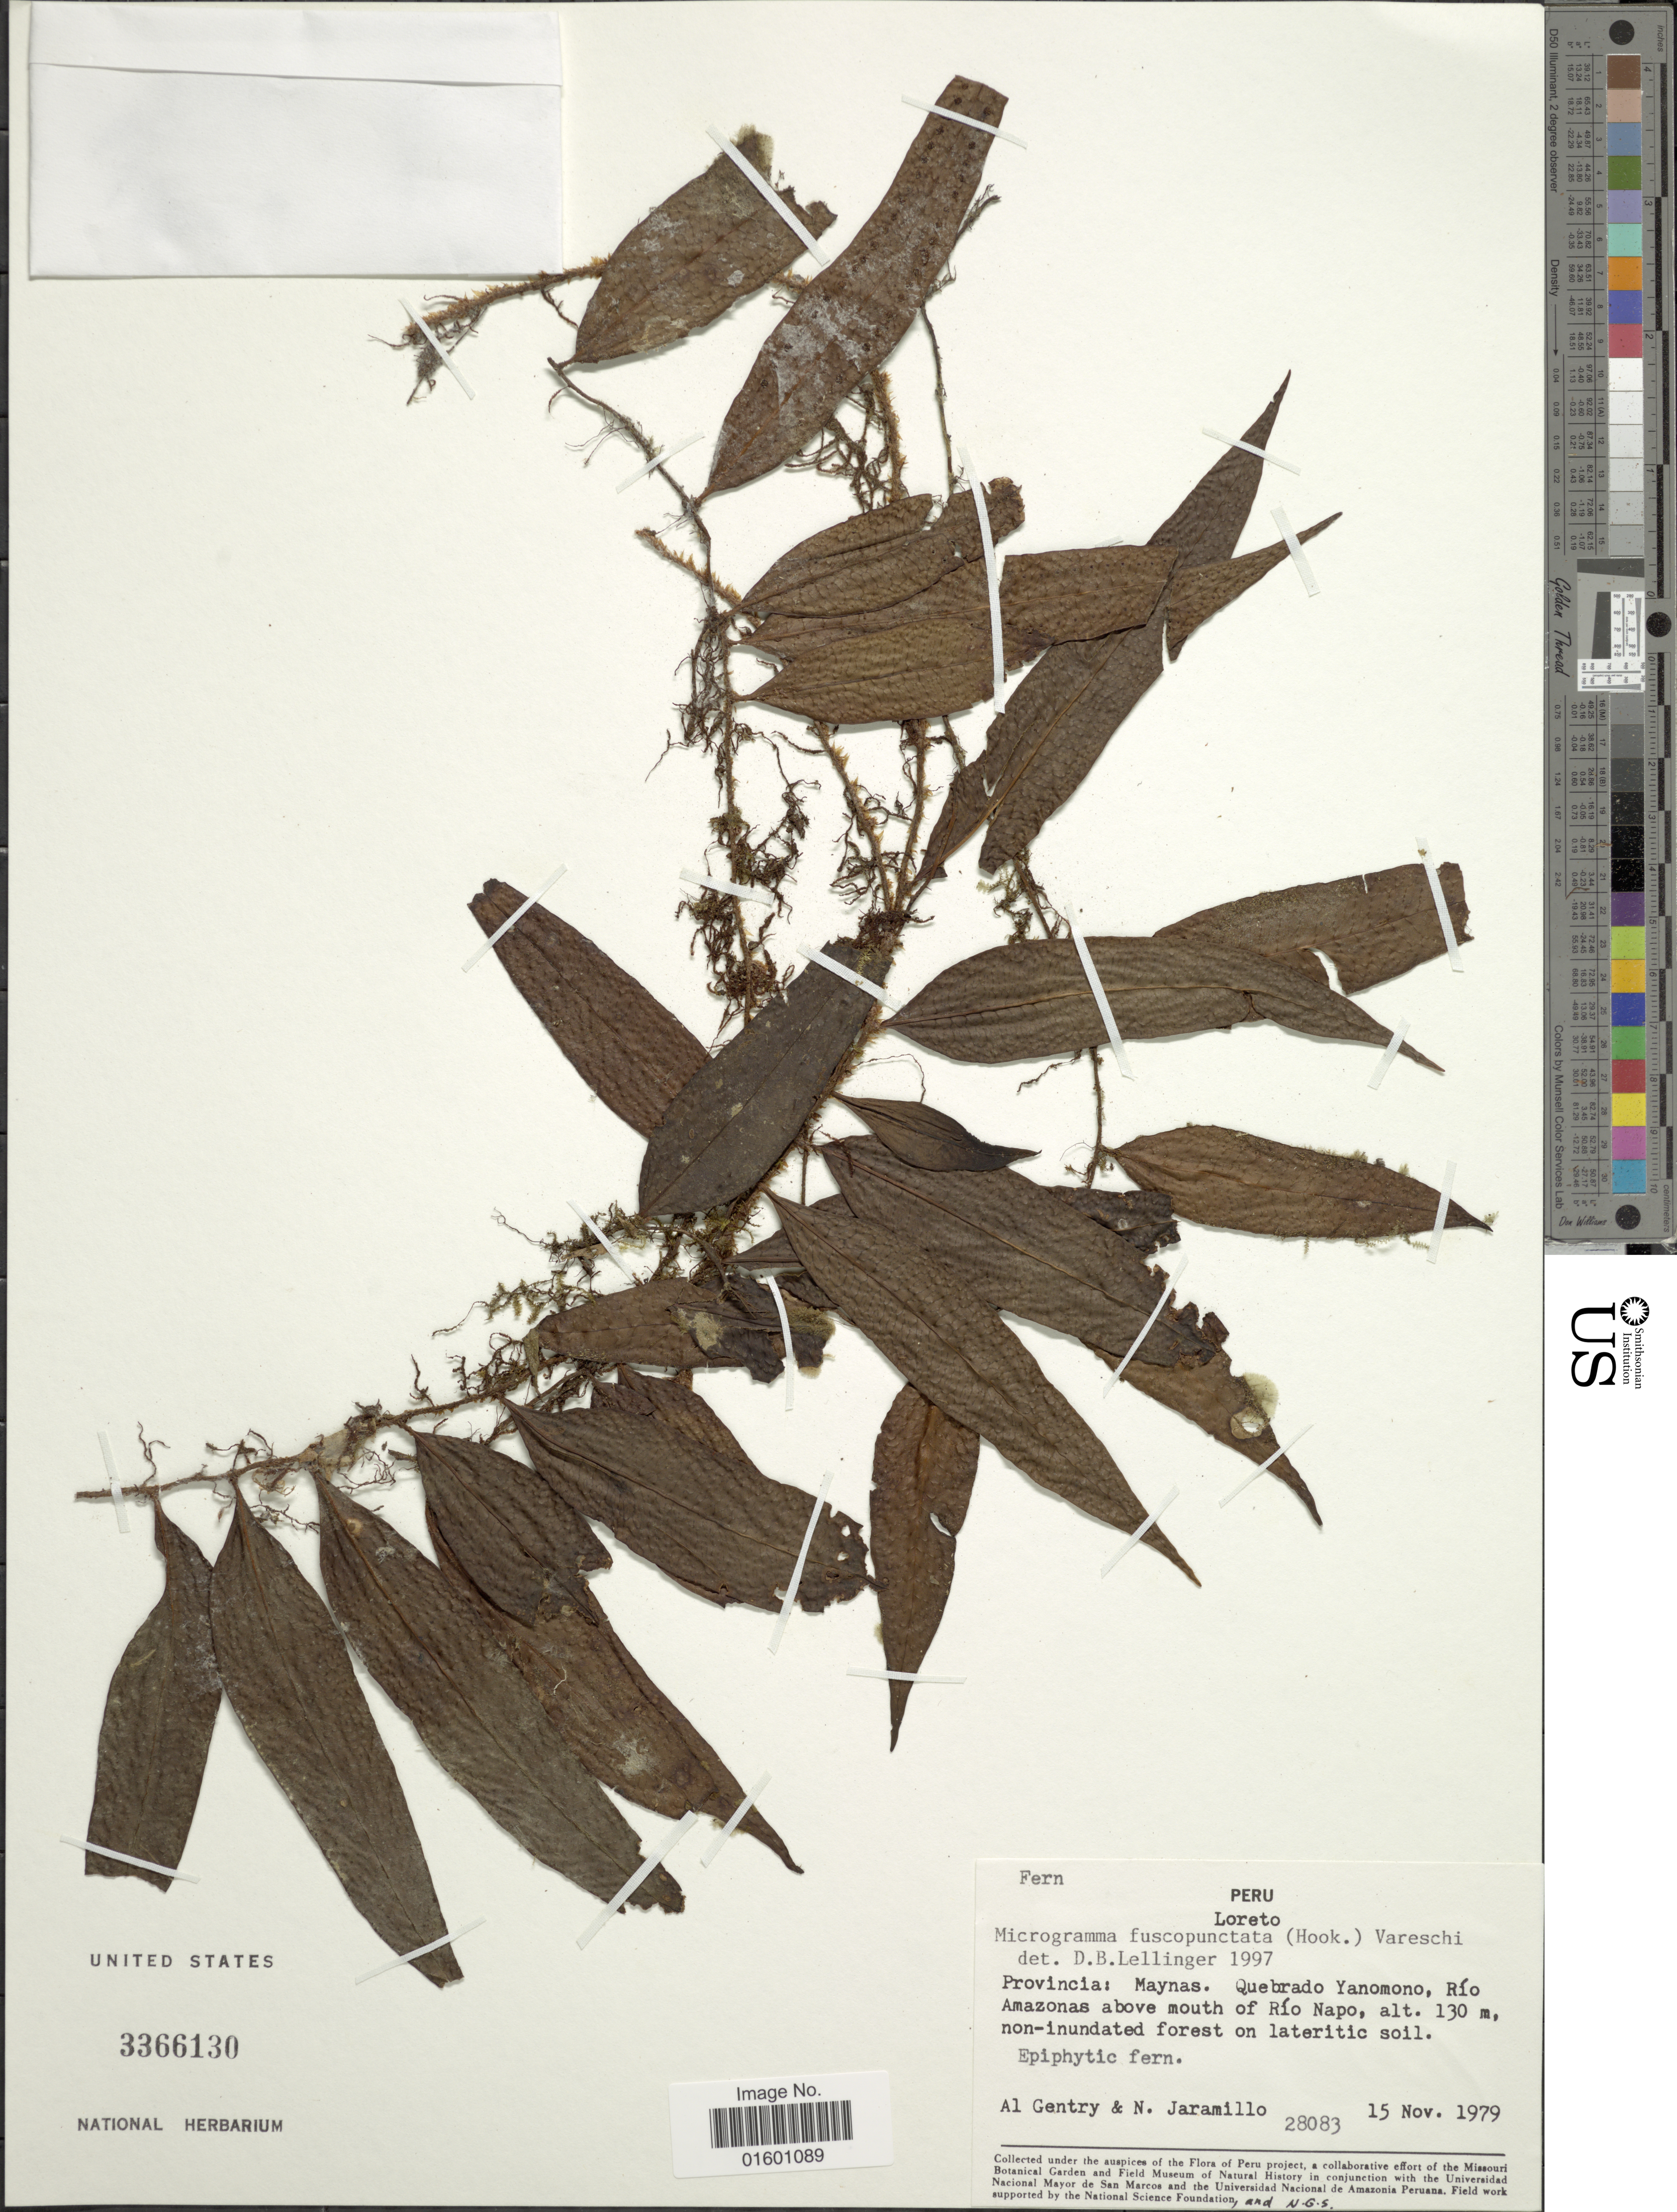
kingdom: Plantae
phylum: Tracheophyta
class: Polypodiopsida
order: Polypodiales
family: Polypodiaceae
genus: Microgramma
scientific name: Microgramma dictyophylla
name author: (Kunze ex Mett.) de la Sota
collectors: A. H. Gentry & N. Jaramillo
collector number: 28083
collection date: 1979-11-15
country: Peru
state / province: Loreto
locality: Provincia: Maynas. Quebrado Yanomono, Rio Amazonas above mouth of Rio Napo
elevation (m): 130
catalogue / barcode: US 3366130